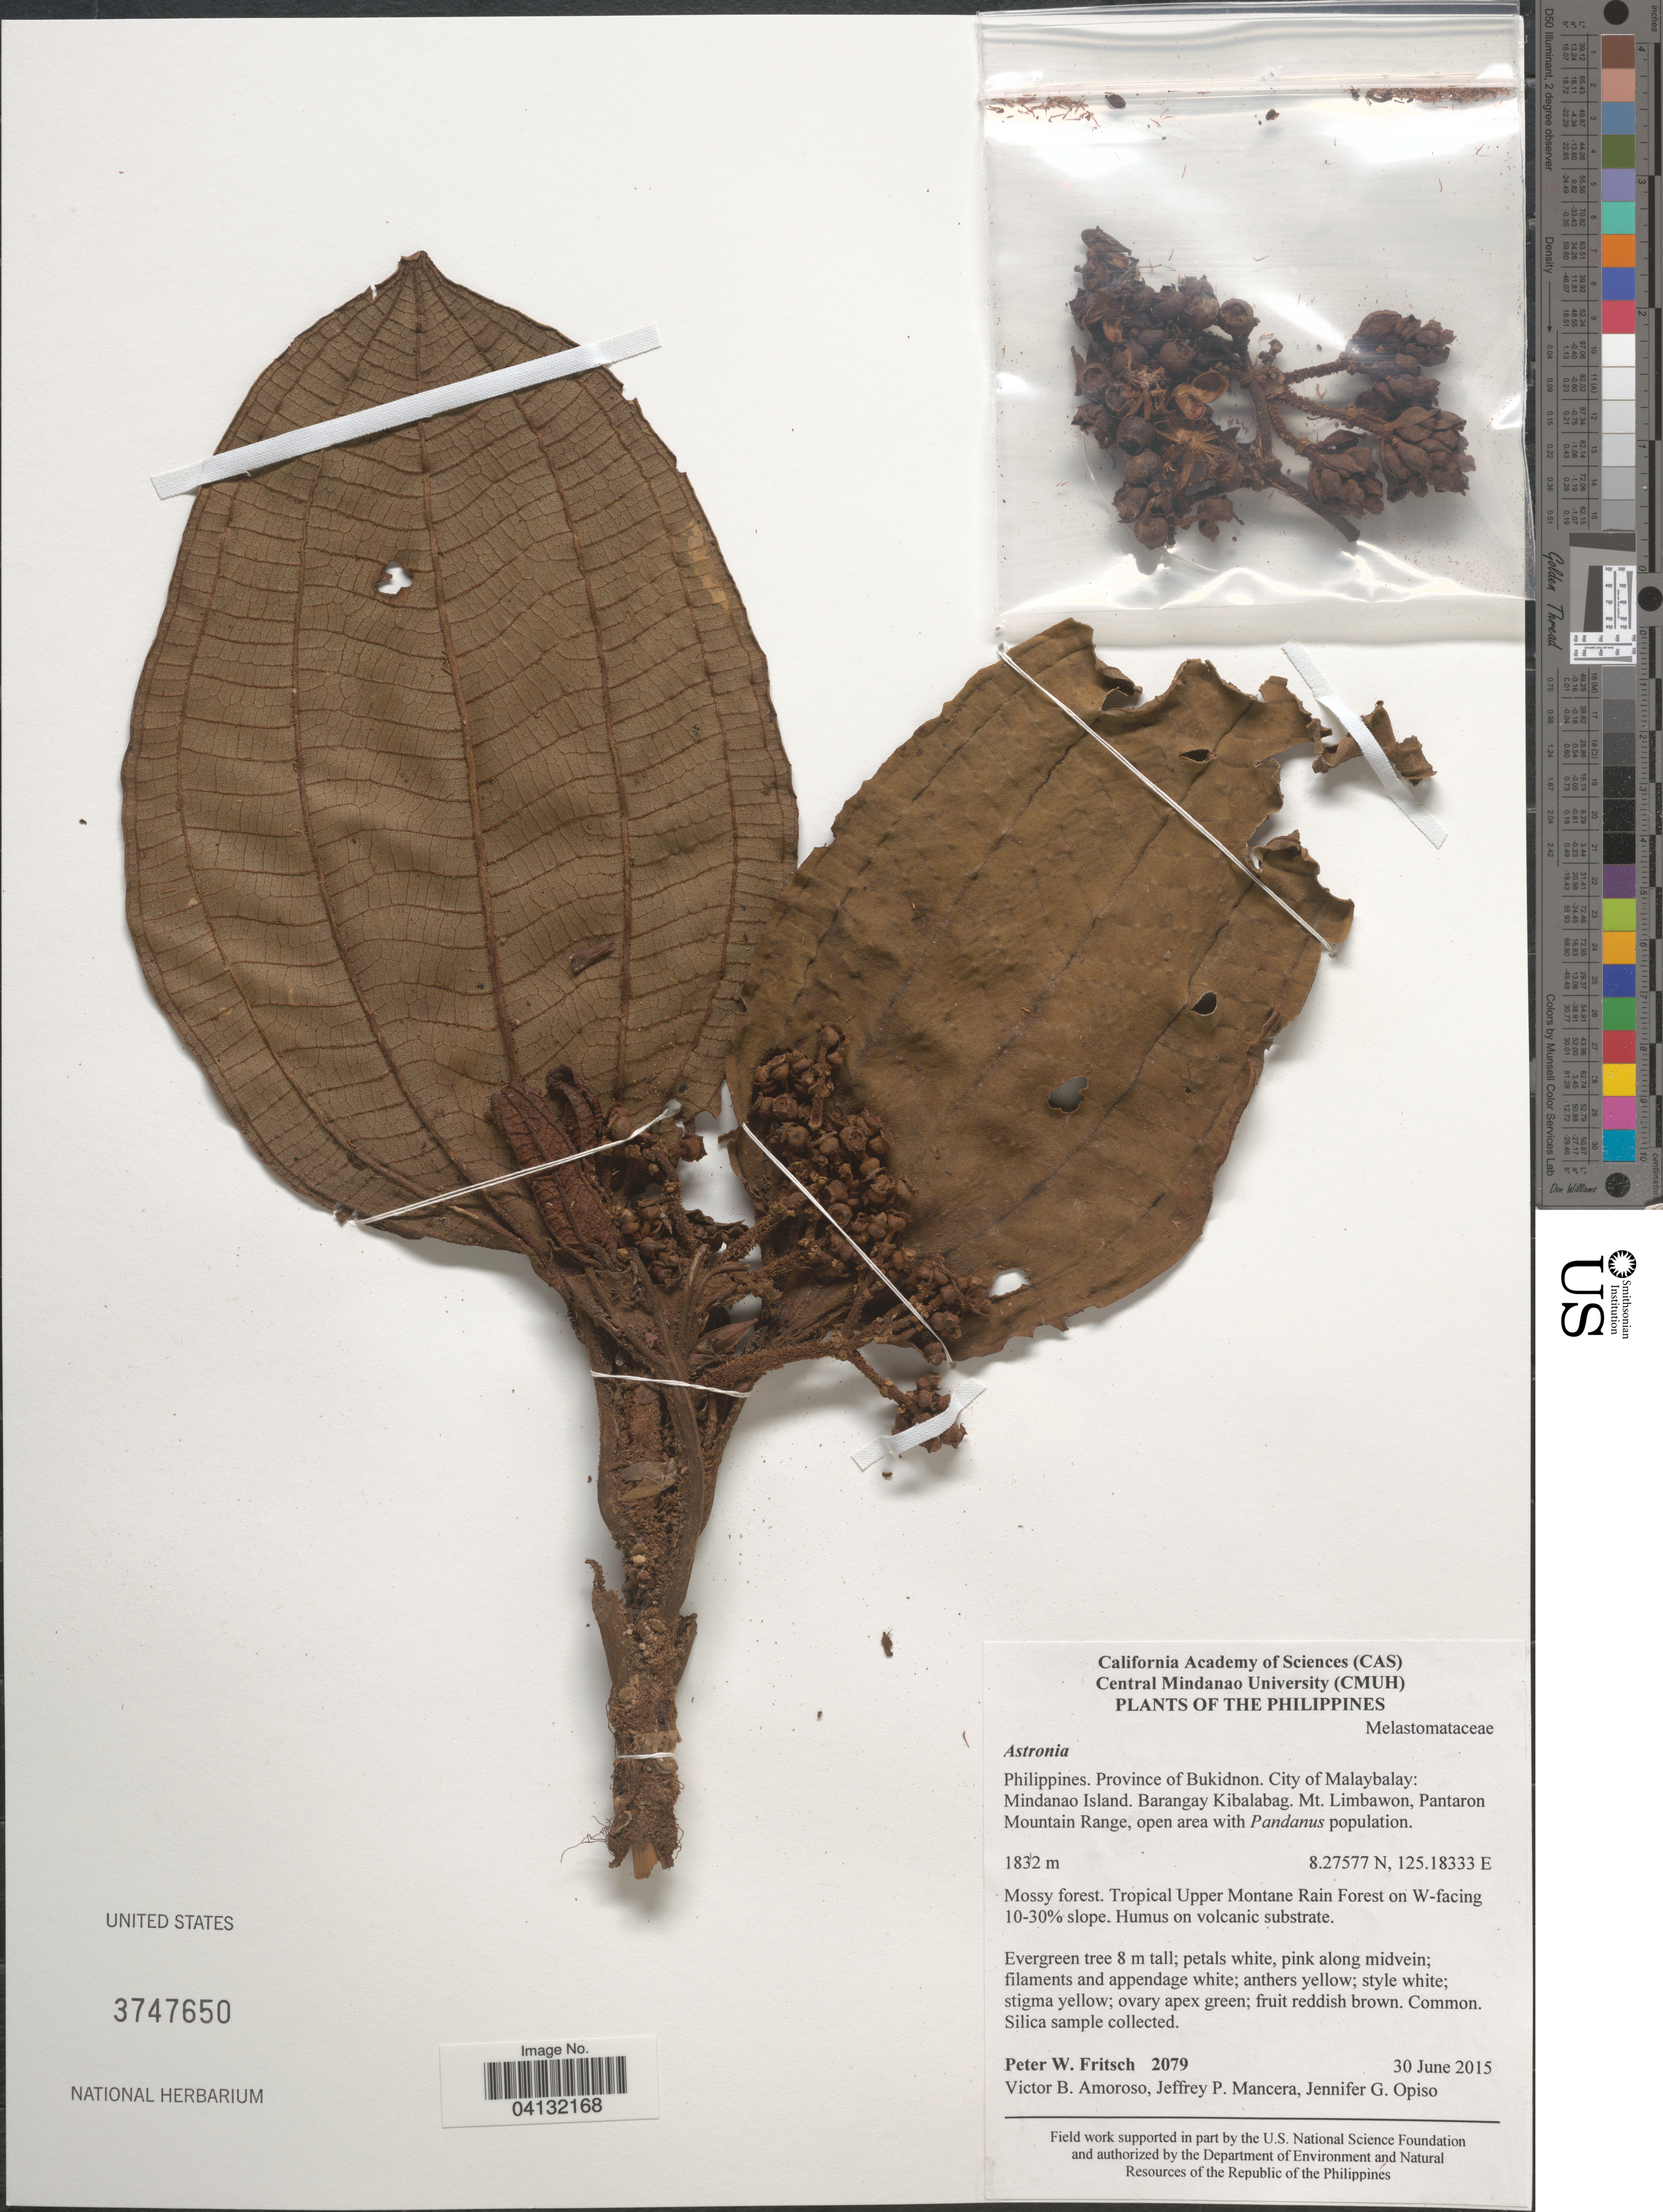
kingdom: Plantae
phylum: Tracheophyta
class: Magnoliopsida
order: Myrtales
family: Melastomataceae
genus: Astronia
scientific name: Astronia sp.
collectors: P. W. Fritsch, V. Amoroso, J. Mancera & J. Opiso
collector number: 2079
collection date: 2015-06-30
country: Philippines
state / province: Northern Mindanao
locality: Province of Bukidnon. City of Malaybalay: Mindanao Island. Barangay Kibalabag. Mt. Limbawon, Pantaron Mountain Range. In forest shade. Tropical Upper Montane Rain Forest on W-facing 10-30% slope.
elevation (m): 1832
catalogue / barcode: US 3747650